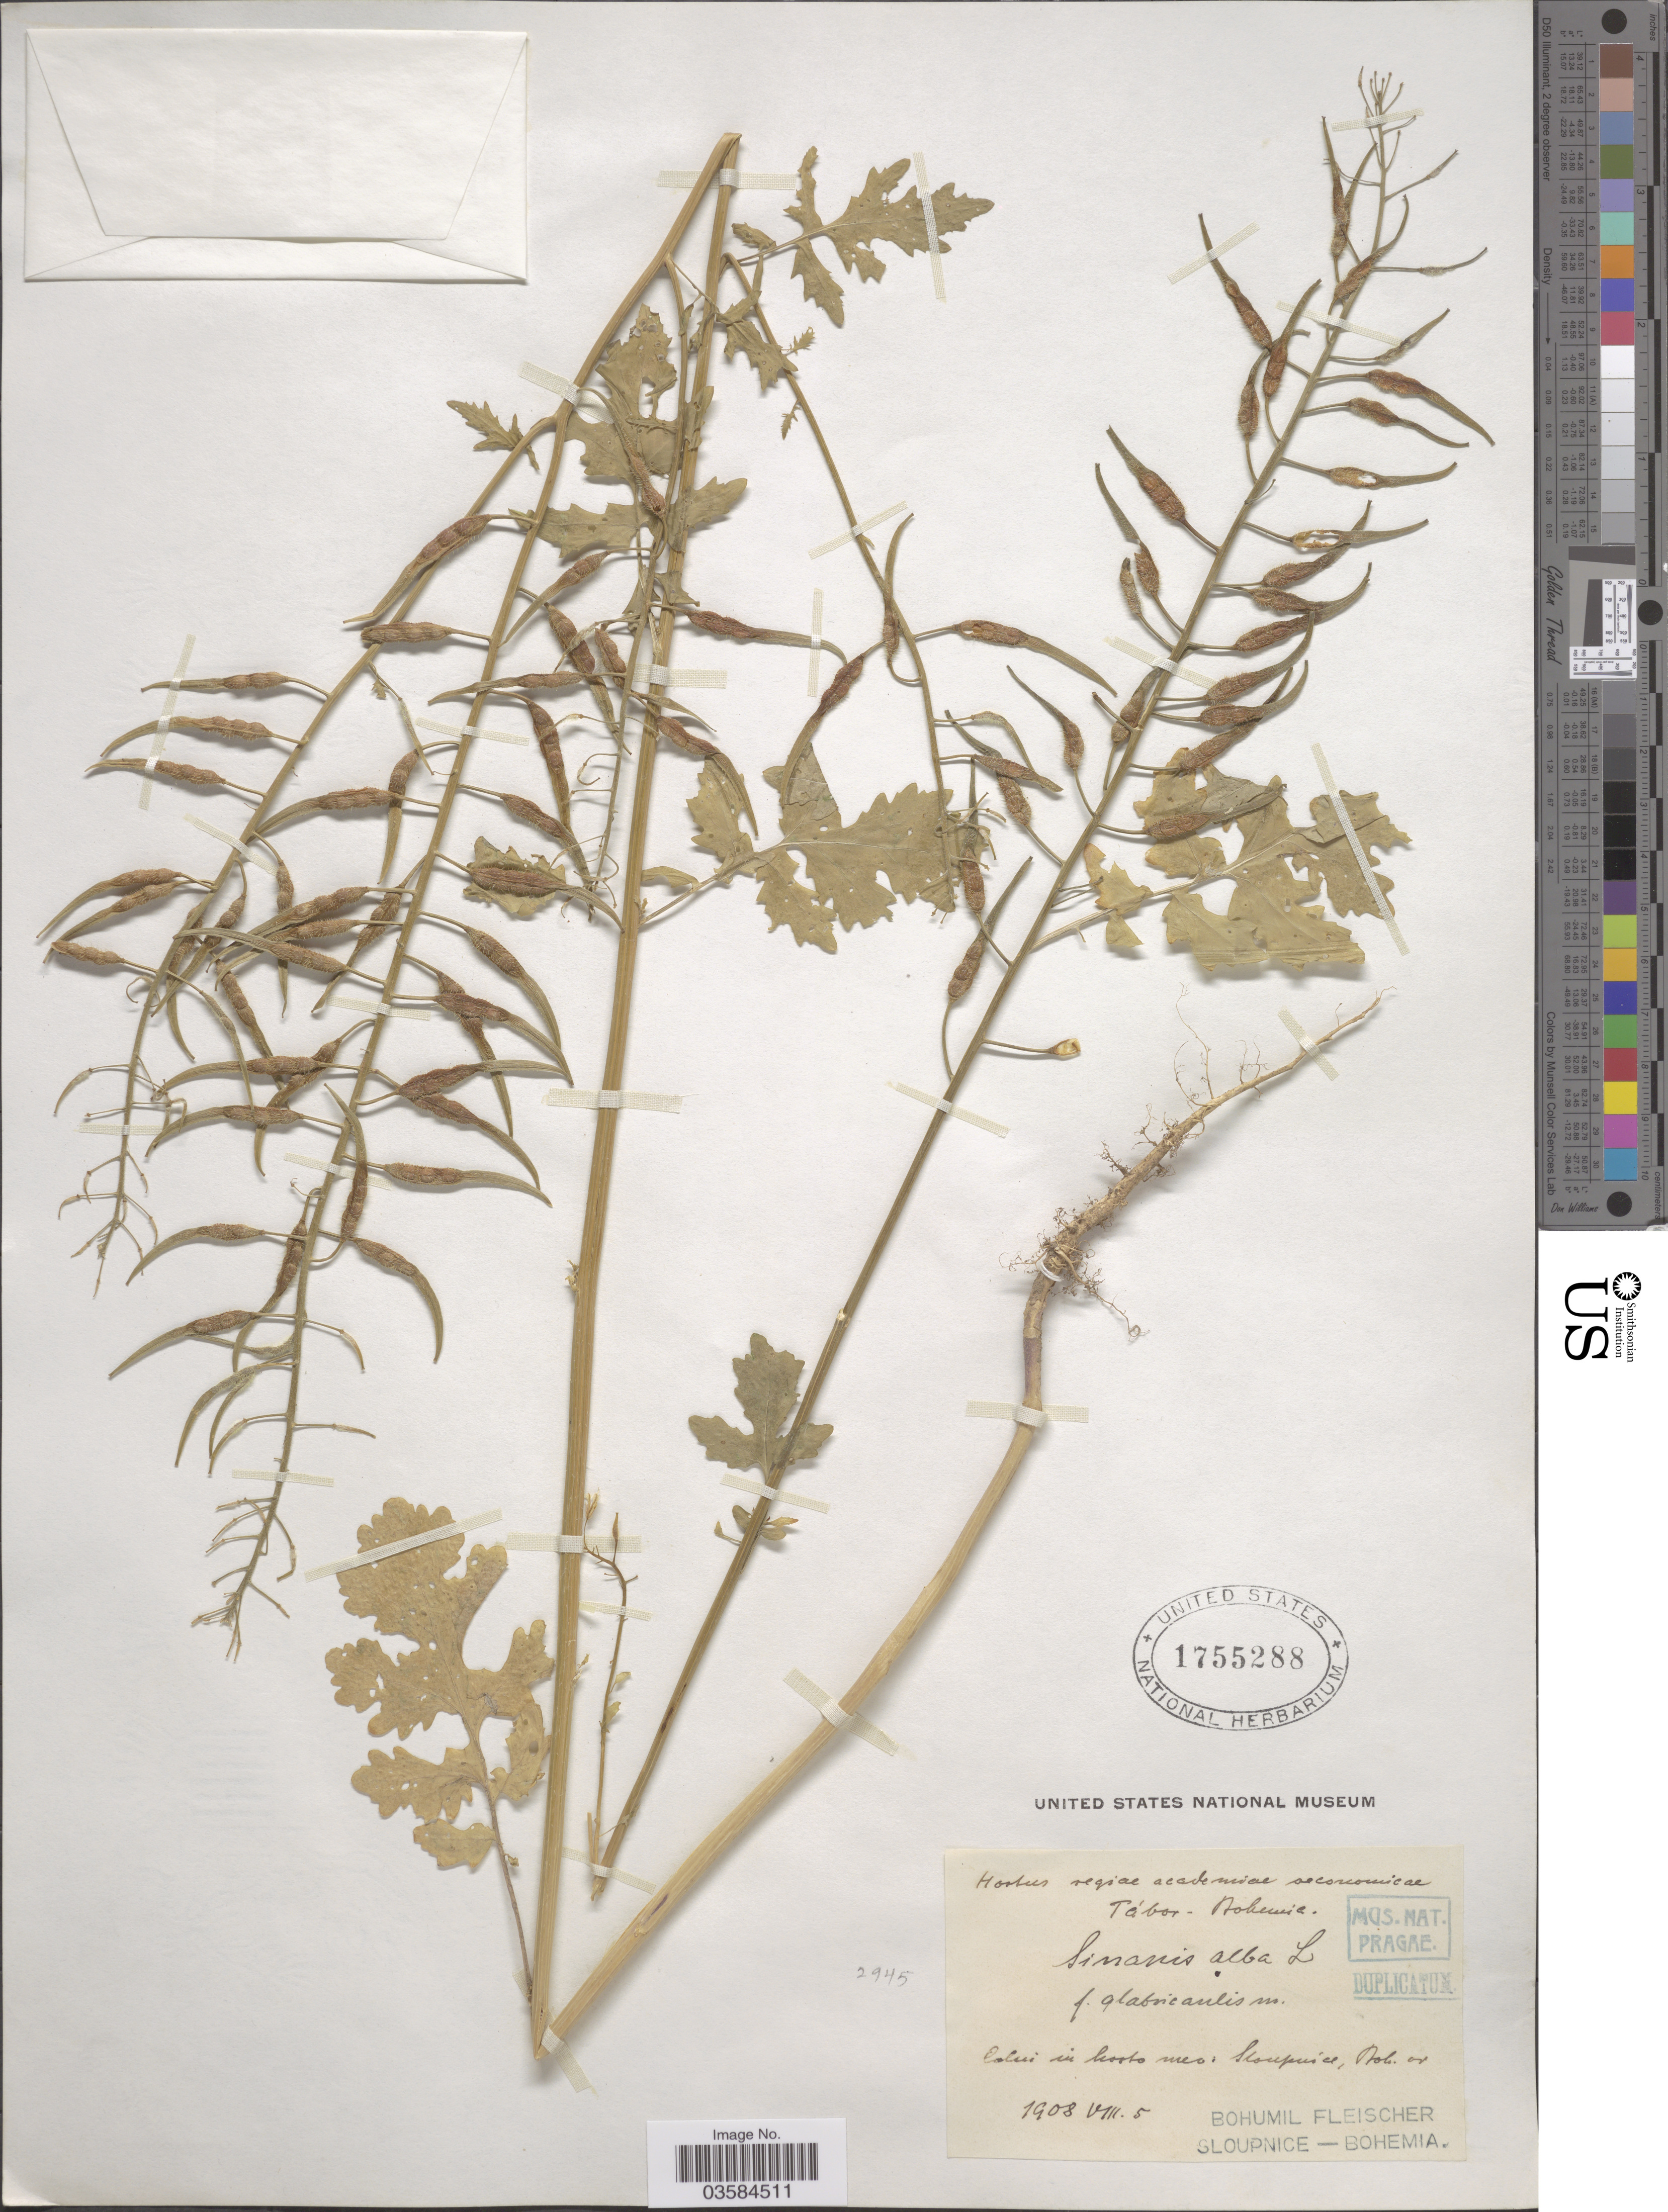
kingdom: Plantae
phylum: Tracheophyta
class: Magnoliopsida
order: Brassicales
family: Brassicaceae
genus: Sinapis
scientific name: Sinapis alba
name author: L.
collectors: B. Fleischer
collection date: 1908-08-05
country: Czechia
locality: Colin in horto meo: Sloupnice, Boh. or.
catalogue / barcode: US 1755288